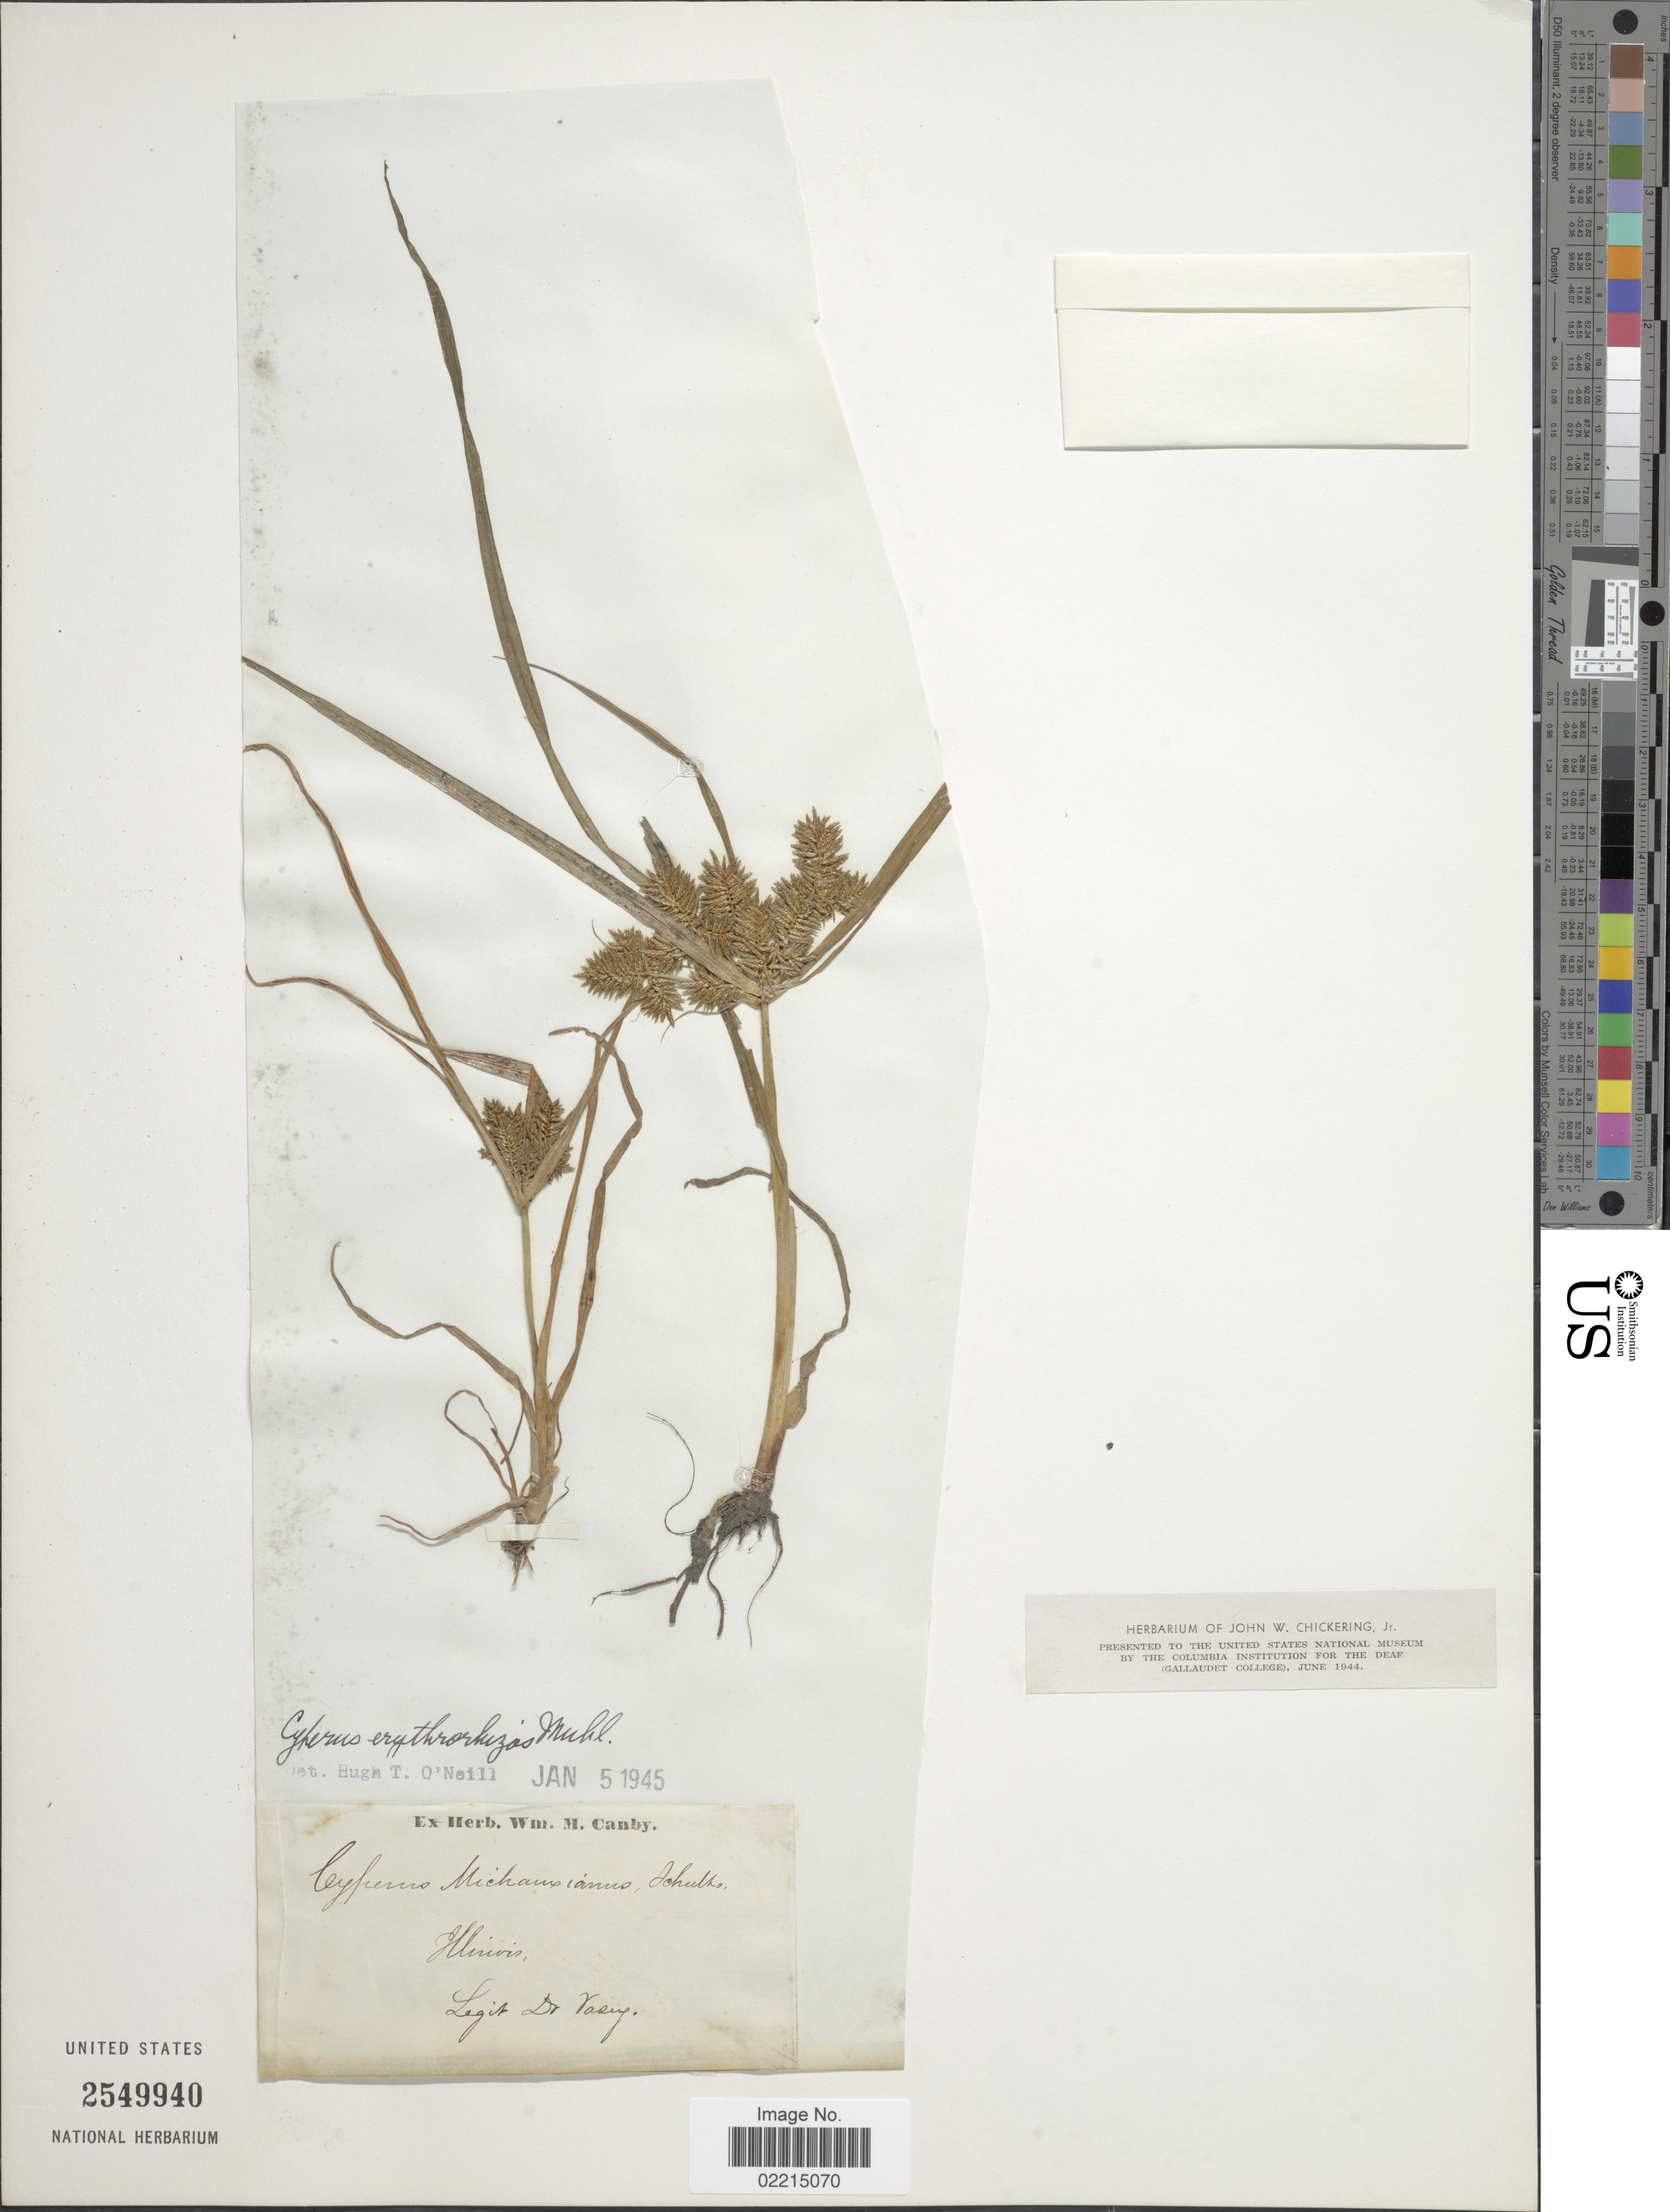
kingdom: Plantae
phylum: Tracheophyta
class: Liliopsida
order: Poales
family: Cyperaceae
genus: Cyperus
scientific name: Cyperus erythrorhizos Muhl.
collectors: Vasey, --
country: United States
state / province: Illinois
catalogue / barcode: US 2549940